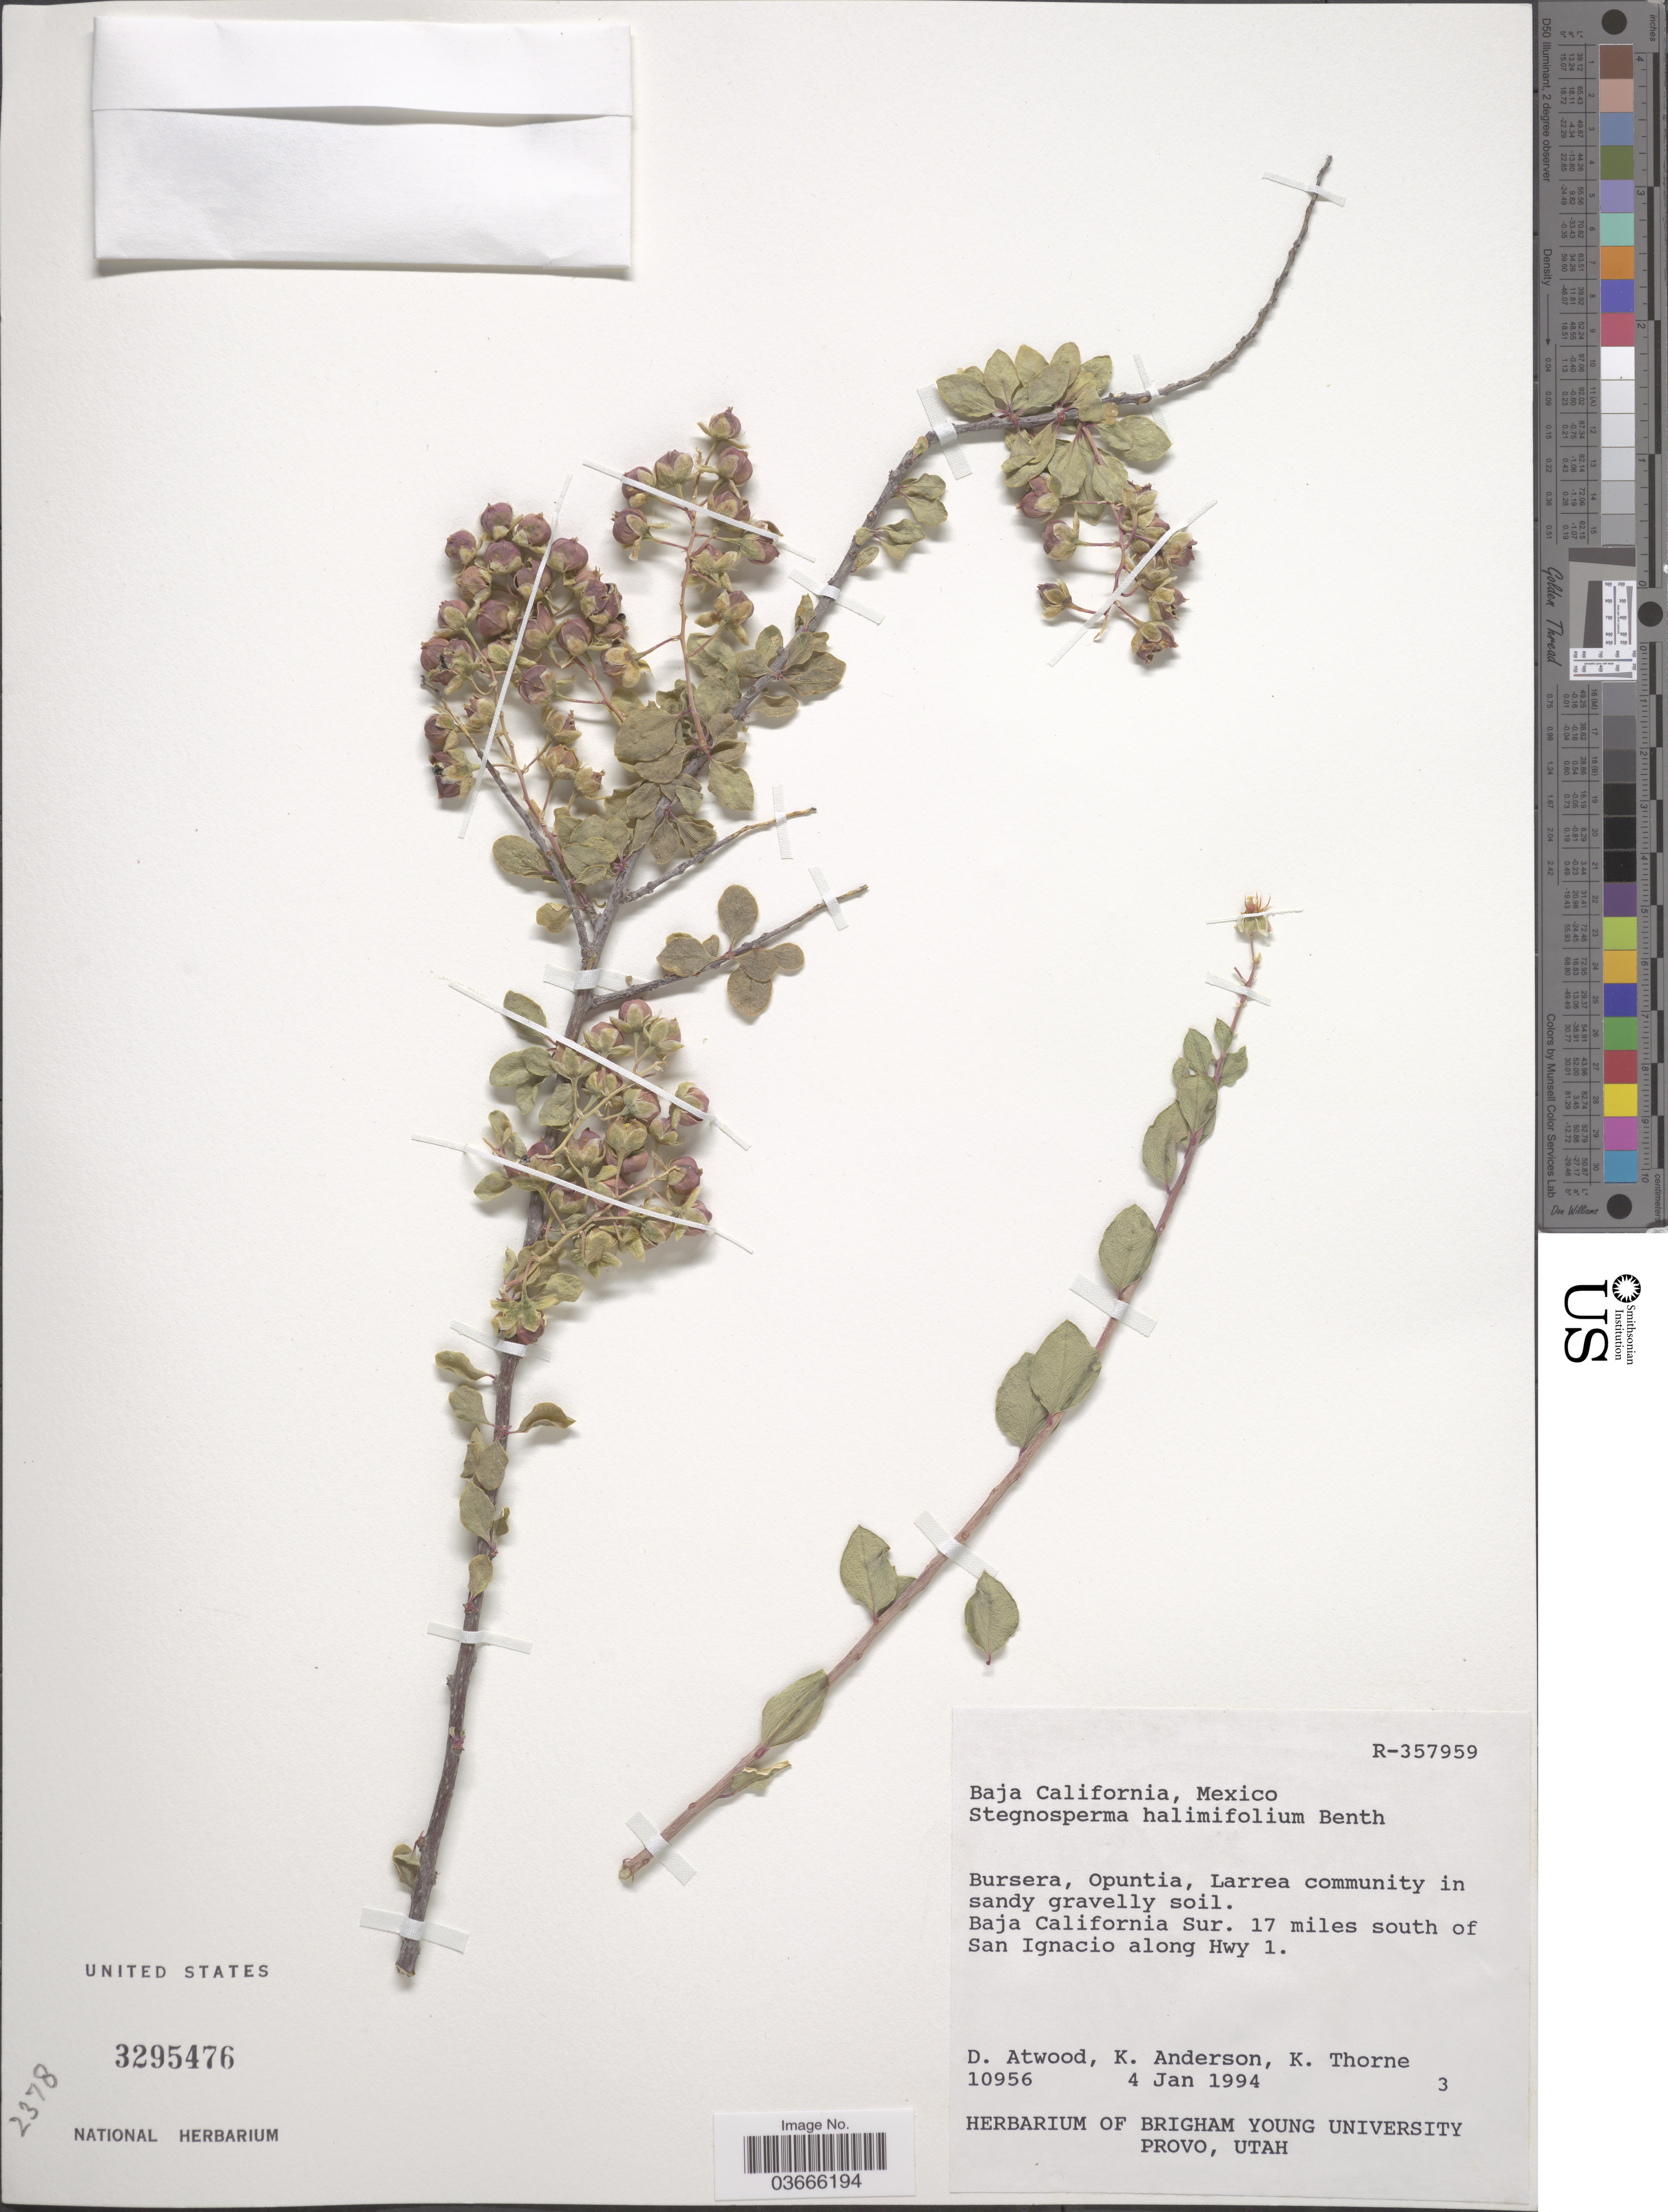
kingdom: Plantae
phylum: Tracheophyta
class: Magnoliopsida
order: Caryophyllales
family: Stegnospermataceae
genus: Stegnosperma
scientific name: Stegnosperma halimifolium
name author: Benth.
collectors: D. Atwood, K. Anderson & K. Thorne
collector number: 10956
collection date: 1994-01-04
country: Mexico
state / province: Baja California Sur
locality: Baja California. [unsure placement] 17 miles south of San Ignacio along Hwy 1.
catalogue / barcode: US 3295476